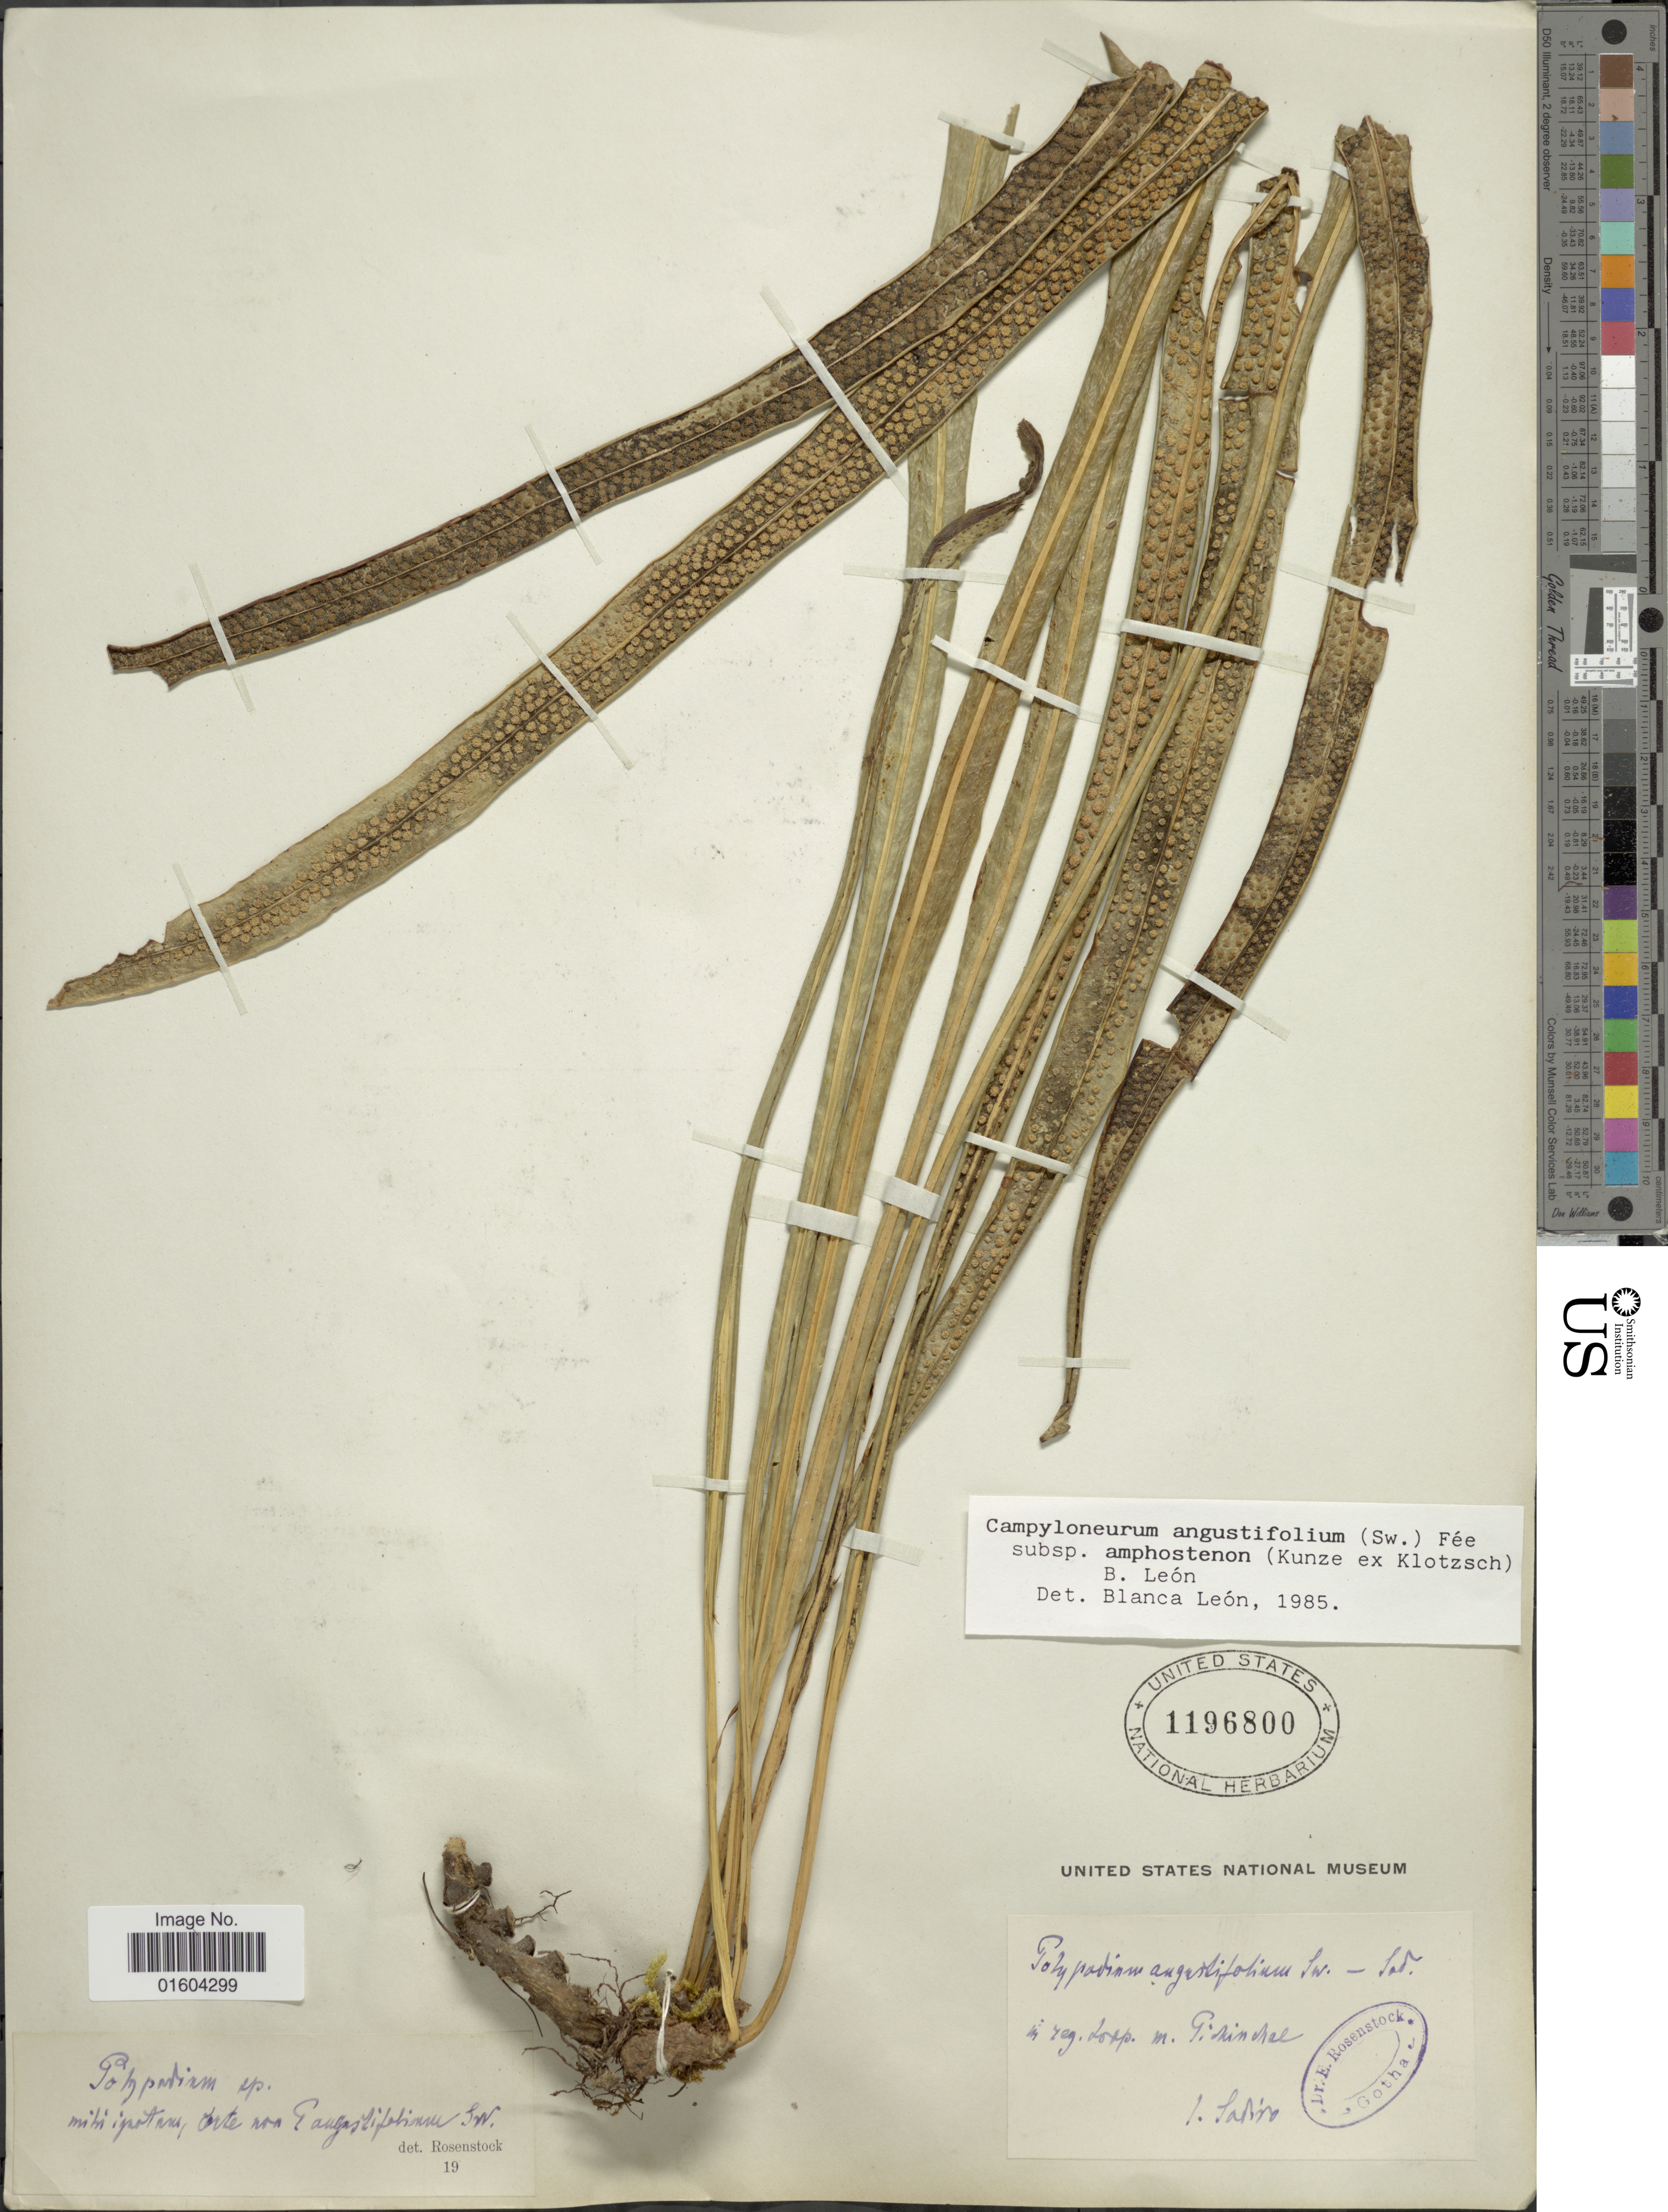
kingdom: Plantae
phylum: Tracheophyta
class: Polypodiopsida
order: Polypodiales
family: Polypodiaceae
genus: Campyloneurum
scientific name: Campyloneurum densifolium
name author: (Hieron.) Lellinger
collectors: Sodiro, --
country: Ecuador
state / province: Pichincha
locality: In reg. trop. m. Pichinchae. [interpreted]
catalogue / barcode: US 1196800